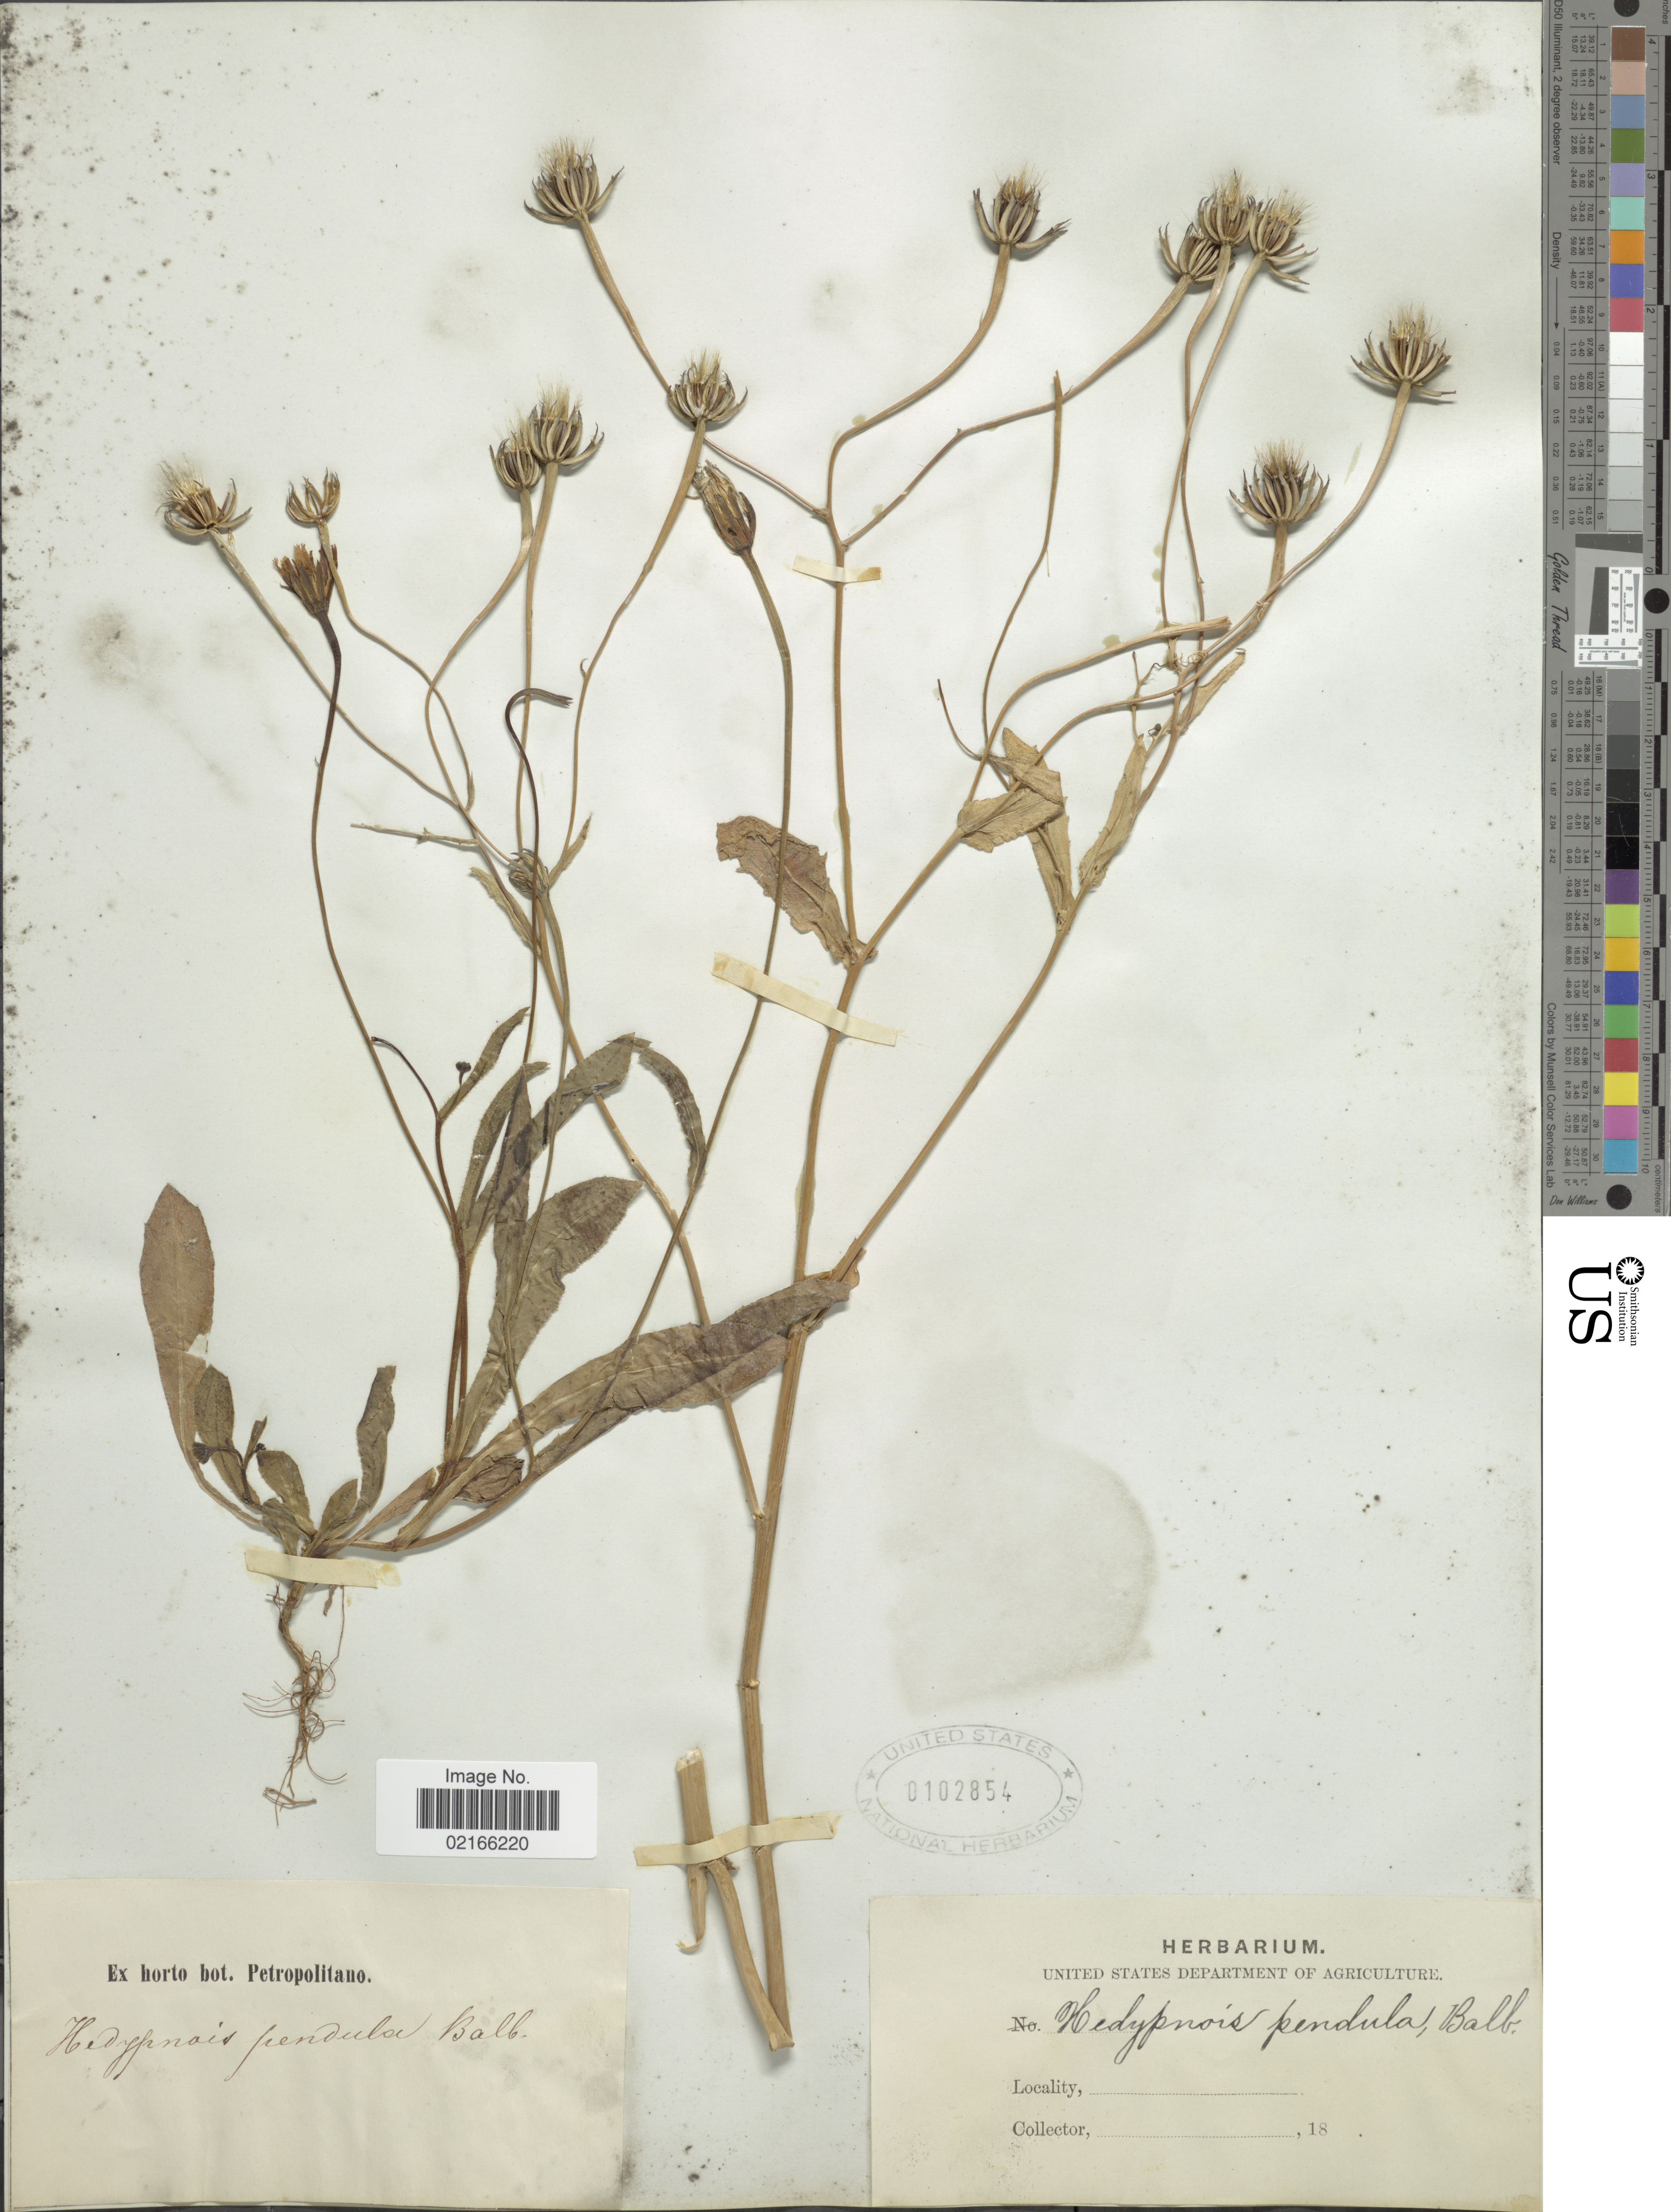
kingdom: Plantae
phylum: Tracheophyta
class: Magnoliopsida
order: Asterales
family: Asteraceae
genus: Hedypnois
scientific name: Hedypnois rhagadioloides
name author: (L.) F.W. Schmidt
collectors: Facchini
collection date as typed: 18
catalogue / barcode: US 102854